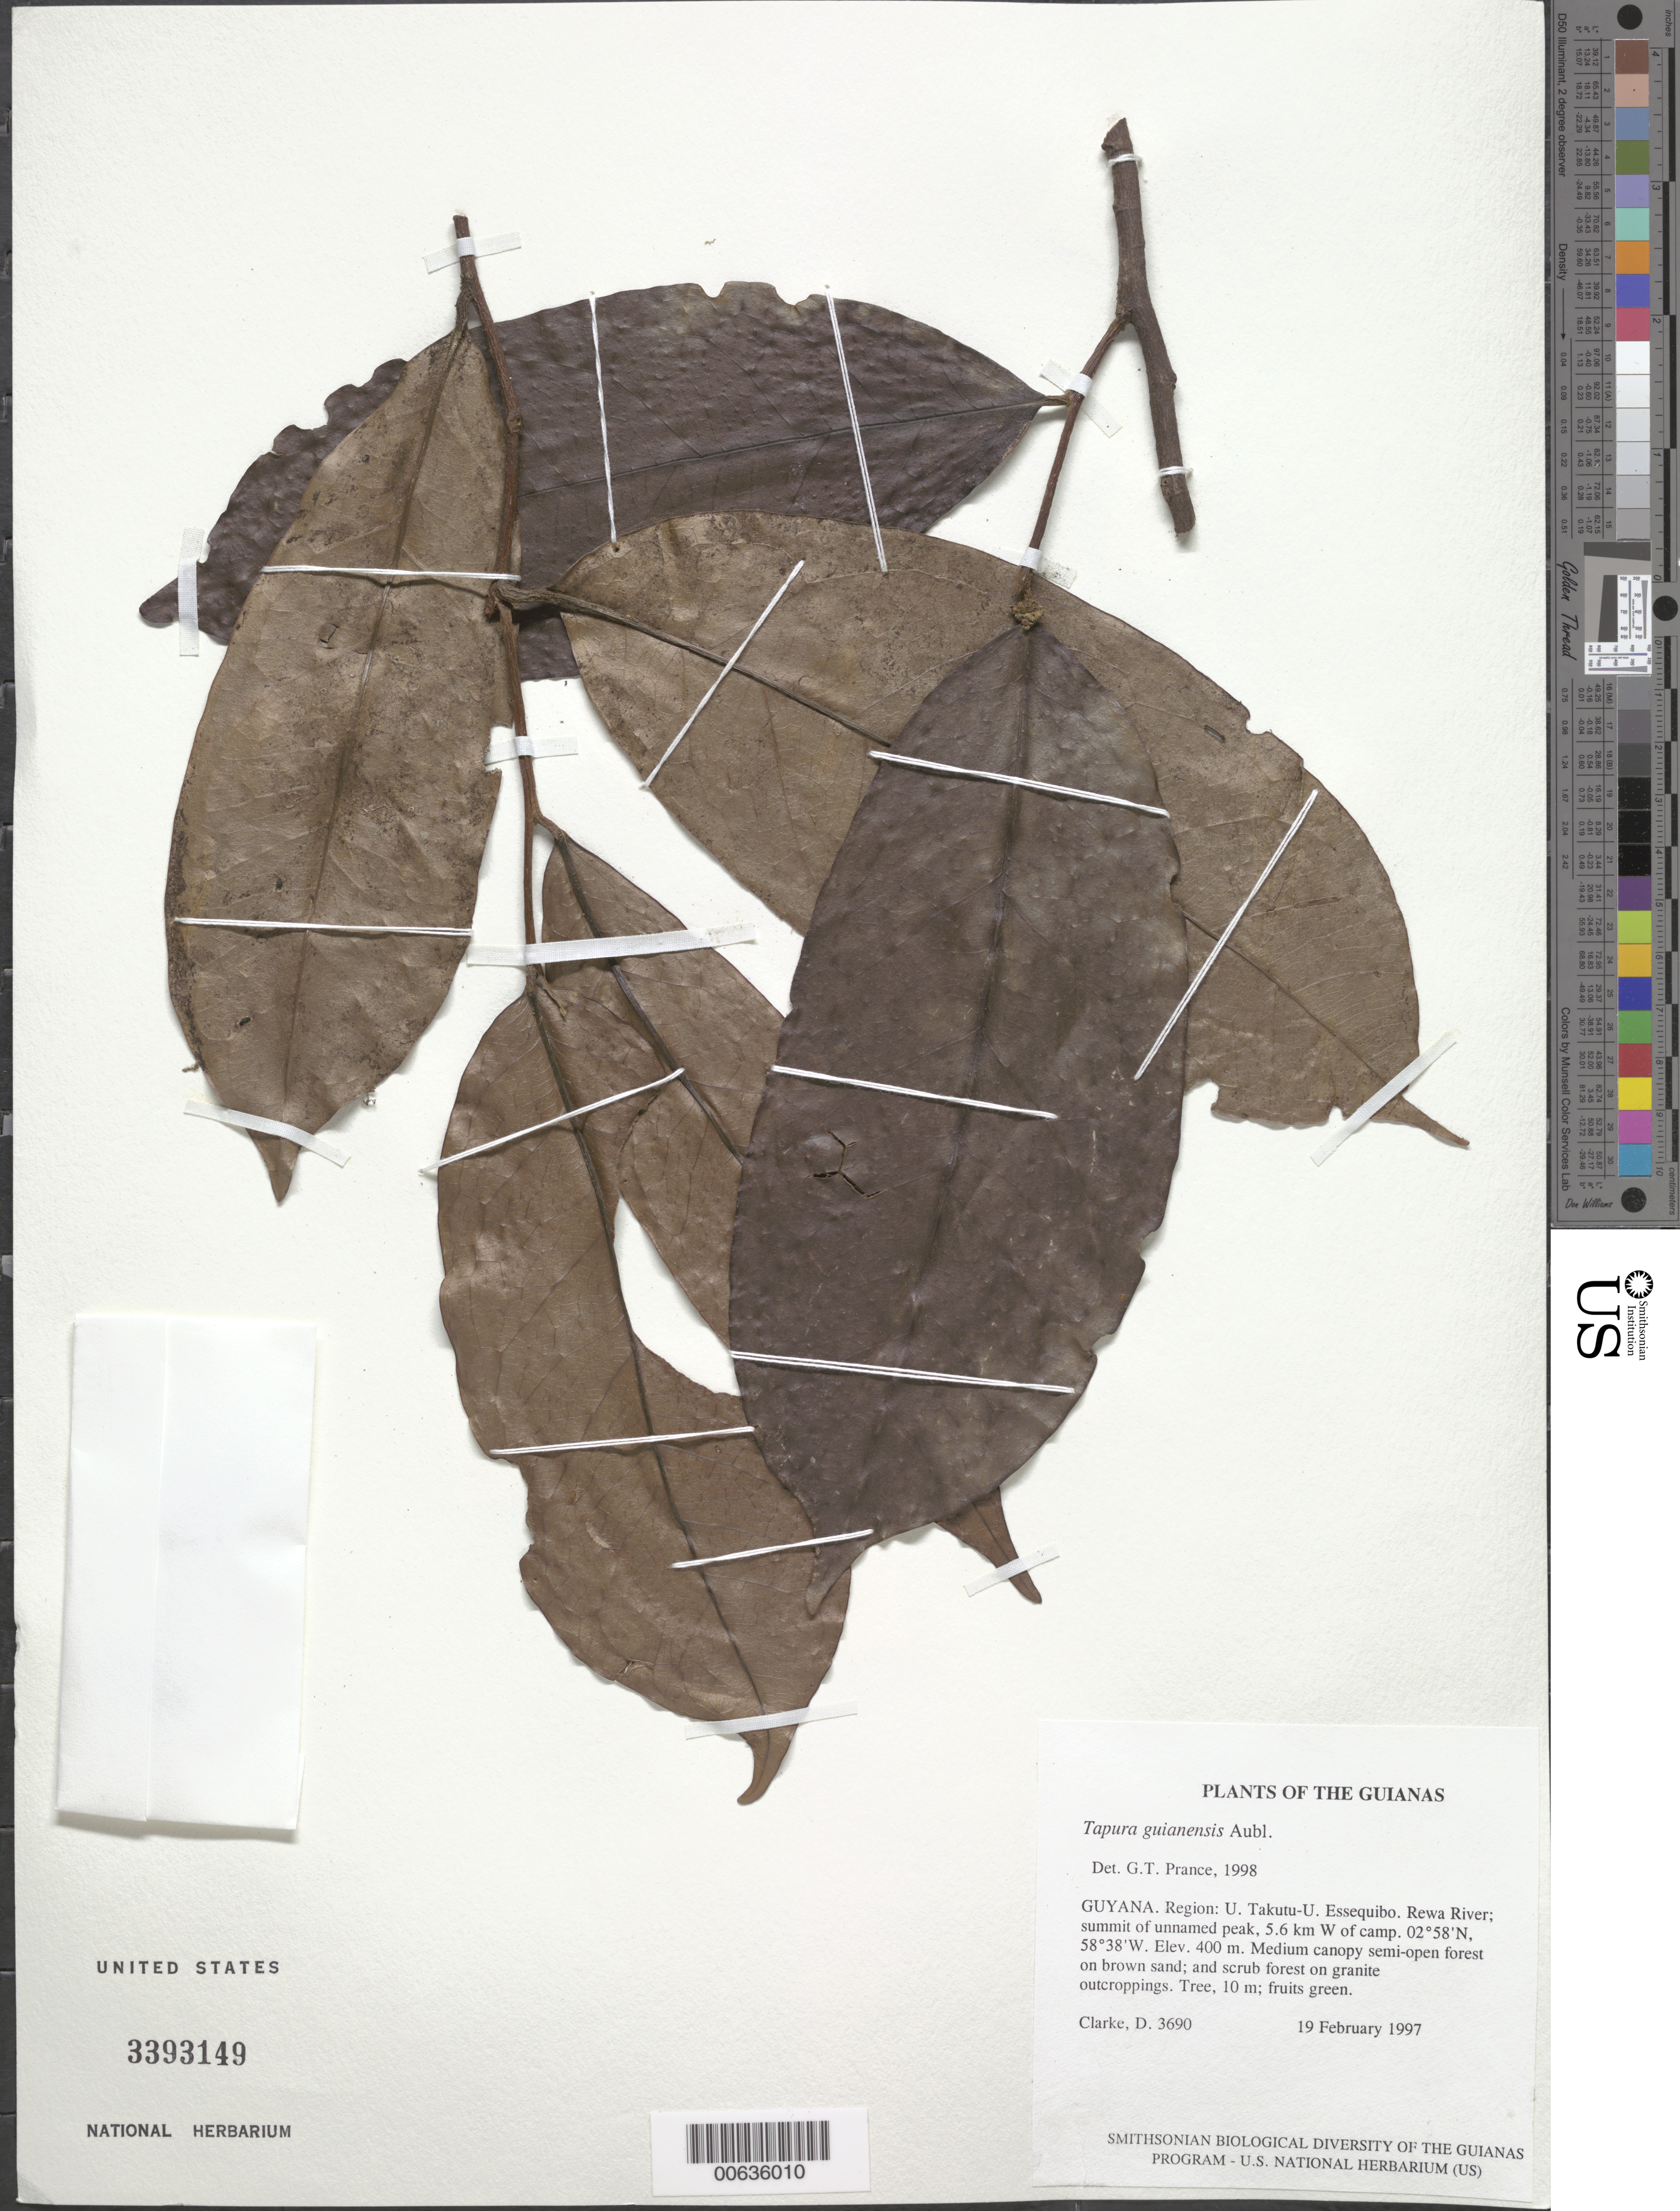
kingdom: Plantae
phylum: Tracheophyta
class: Magnoliopsida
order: Malpighiales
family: Dichapetalaceae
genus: Tapura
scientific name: Tapura guianensis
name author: Aubl.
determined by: Prance, G. T.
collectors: H. D. Clarke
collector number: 3690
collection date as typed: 19 February 1997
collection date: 1997-02-19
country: Guyana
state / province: U. Takutu-U. Essequibo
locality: Rewa River; summit of unnamed peak, 5.6 km W of camp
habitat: Medium canopy semi-open forest on brown sand; and scrub forest on granite outcroppings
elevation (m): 400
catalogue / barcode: US 3393149